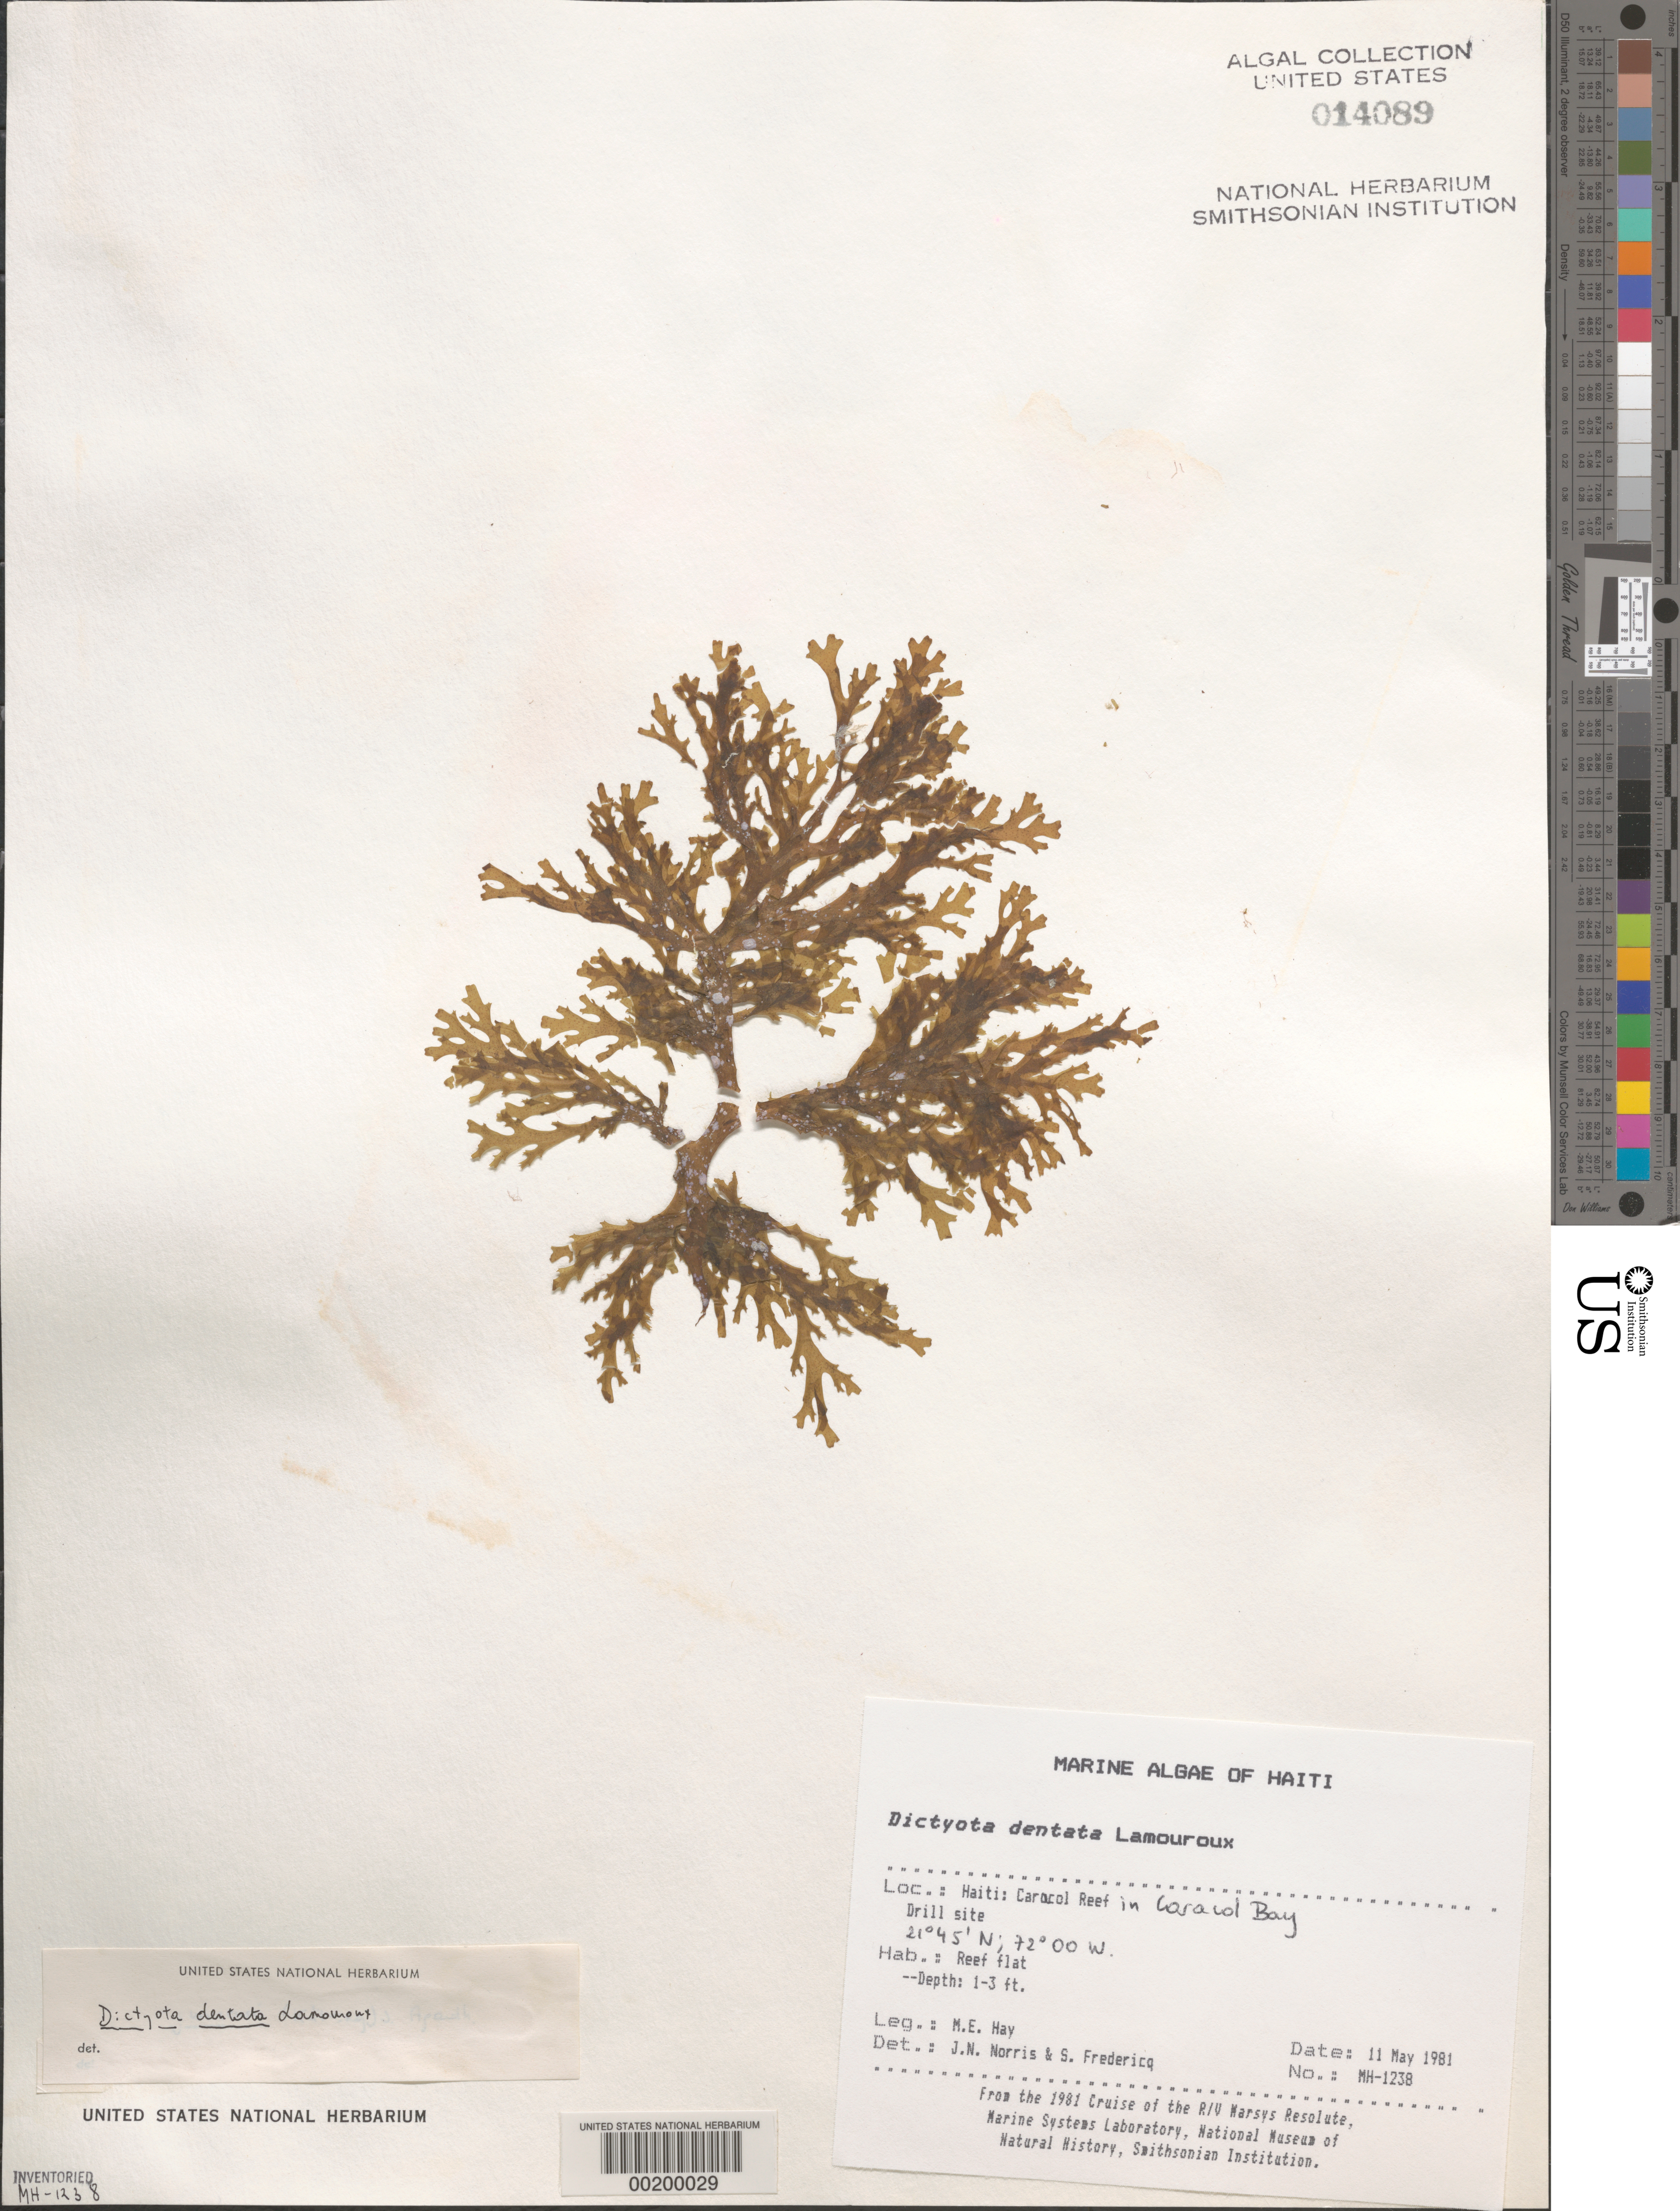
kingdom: Chromista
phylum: Ochrophyta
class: Phaeophyceae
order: Dictyotales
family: Dictyotaceae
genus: Dictyota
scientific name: Dictyota mertensii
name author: (C. Mart.) Kütz.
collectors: M. E. Hay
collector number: MEH-1238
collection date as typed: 11 May 1981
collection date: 1981-05-11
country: Haiti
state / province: Nord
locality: Caracol Reef, Caracol Bay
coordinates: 21 45'N, 72 00'W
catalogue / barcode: US 14089